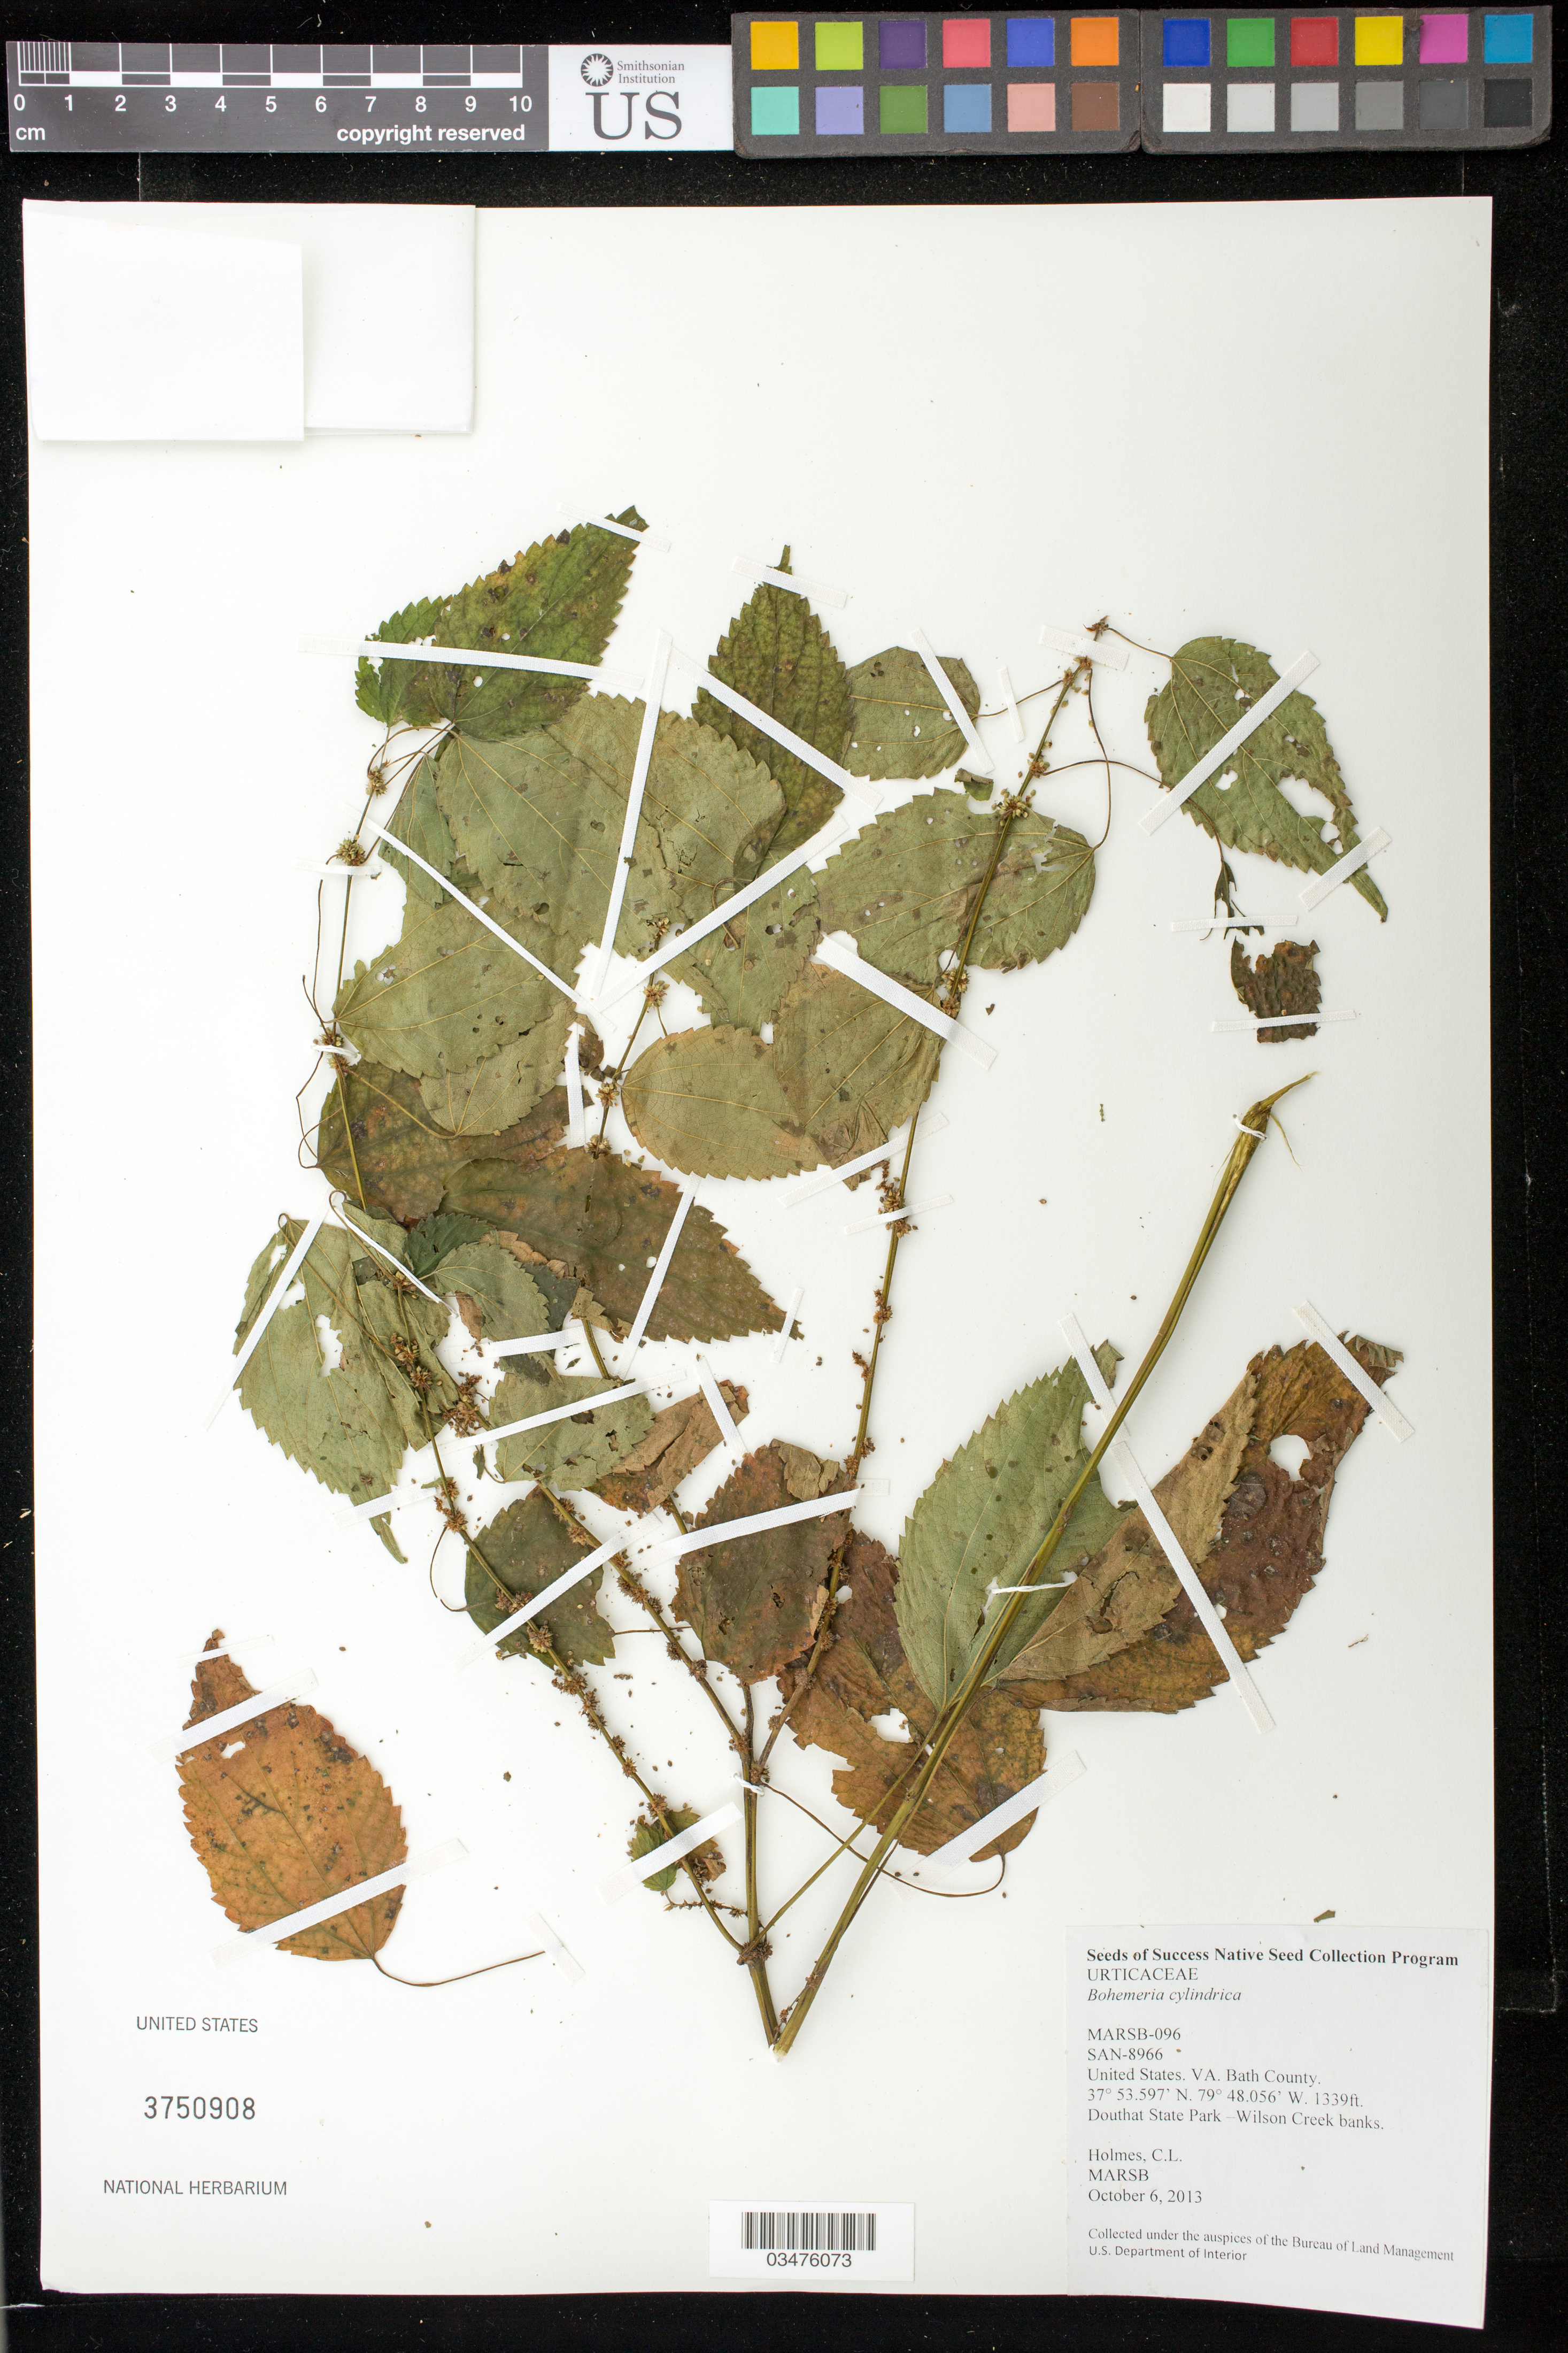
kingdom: Plantae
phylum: Tracheophyta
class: Magnoliopsida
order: Rosales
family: Urticaceae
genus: Boehmeria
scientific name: Boehmeria cylindrica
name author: (L.) Sw.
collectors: C. Holmes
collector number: MARSB-096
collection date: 2013-10-06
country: United States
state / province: Virginia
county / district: Bath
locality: Douthat State Park- Wilson Creek banks.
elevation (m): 408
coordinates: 37 53.597 n, 79 48.056 W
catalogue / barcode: US 3750908